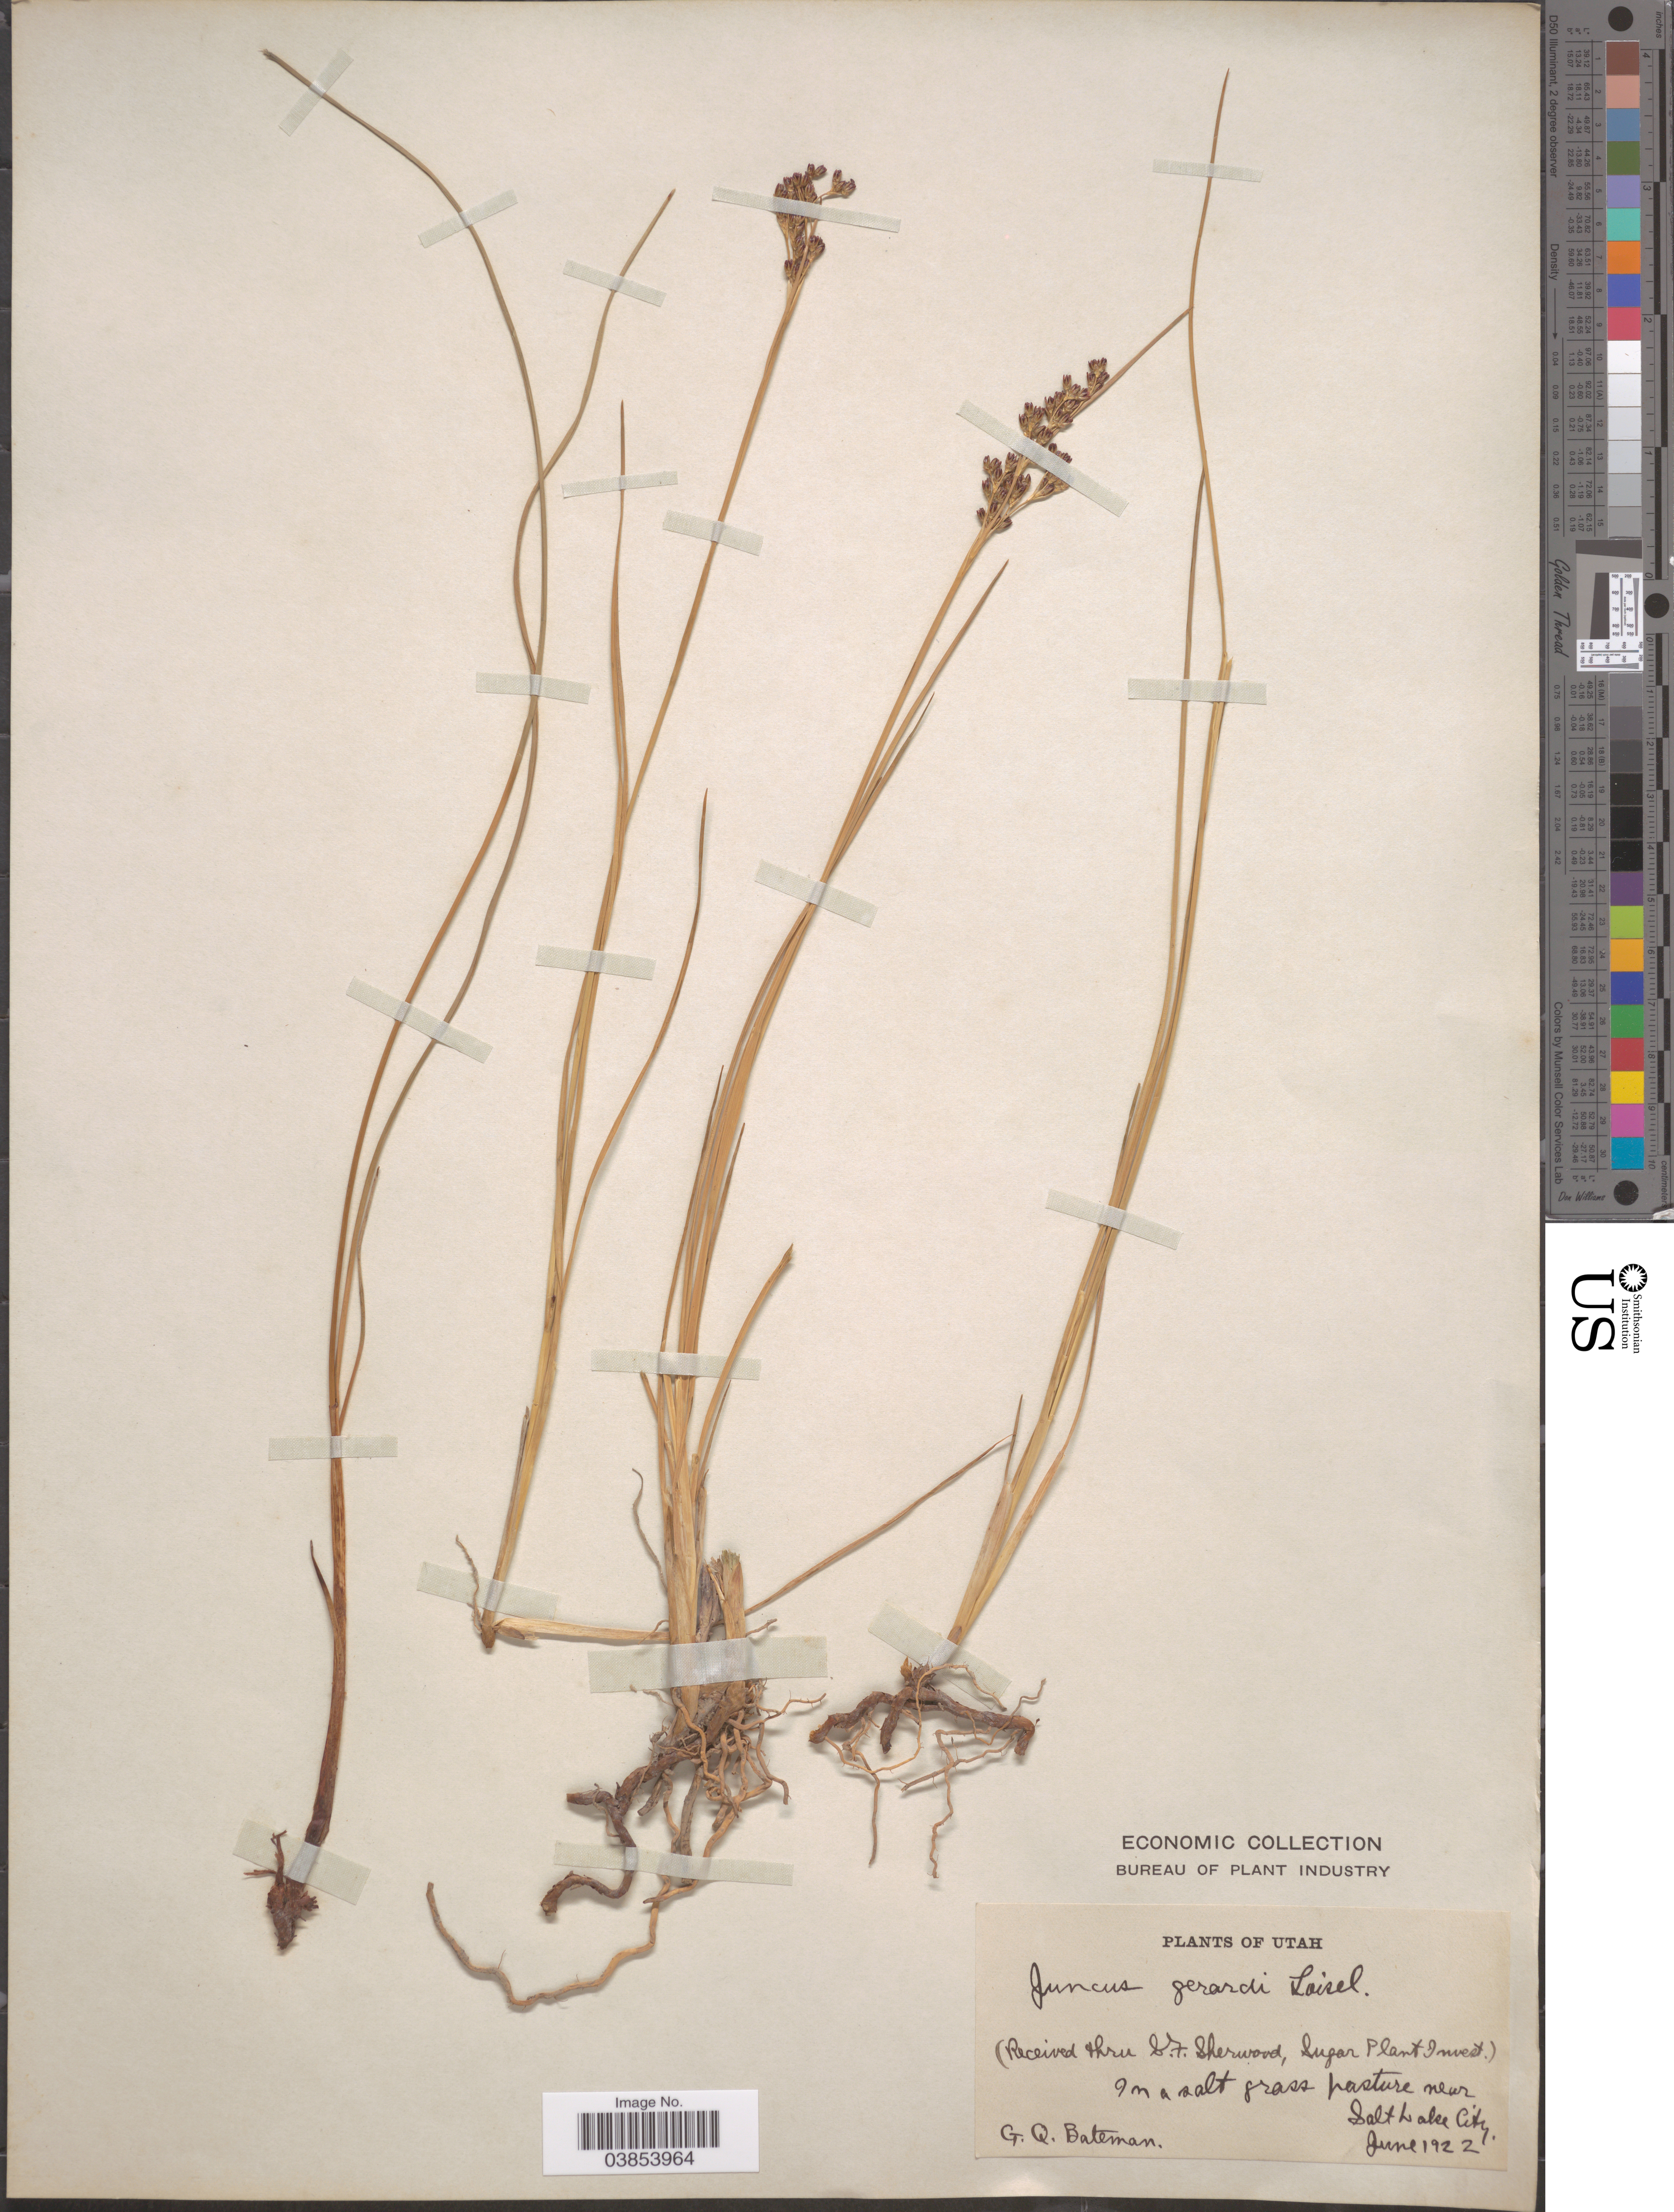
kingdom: Plantae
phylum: Tracheophyta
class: Liliopsida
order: Poales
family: Juncaceae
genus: Juncus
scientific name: Juncus gerardi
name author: Loisel.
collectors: G. Bateman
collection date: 1922-06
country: United States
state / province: Utah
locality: Near Salt Lake City.